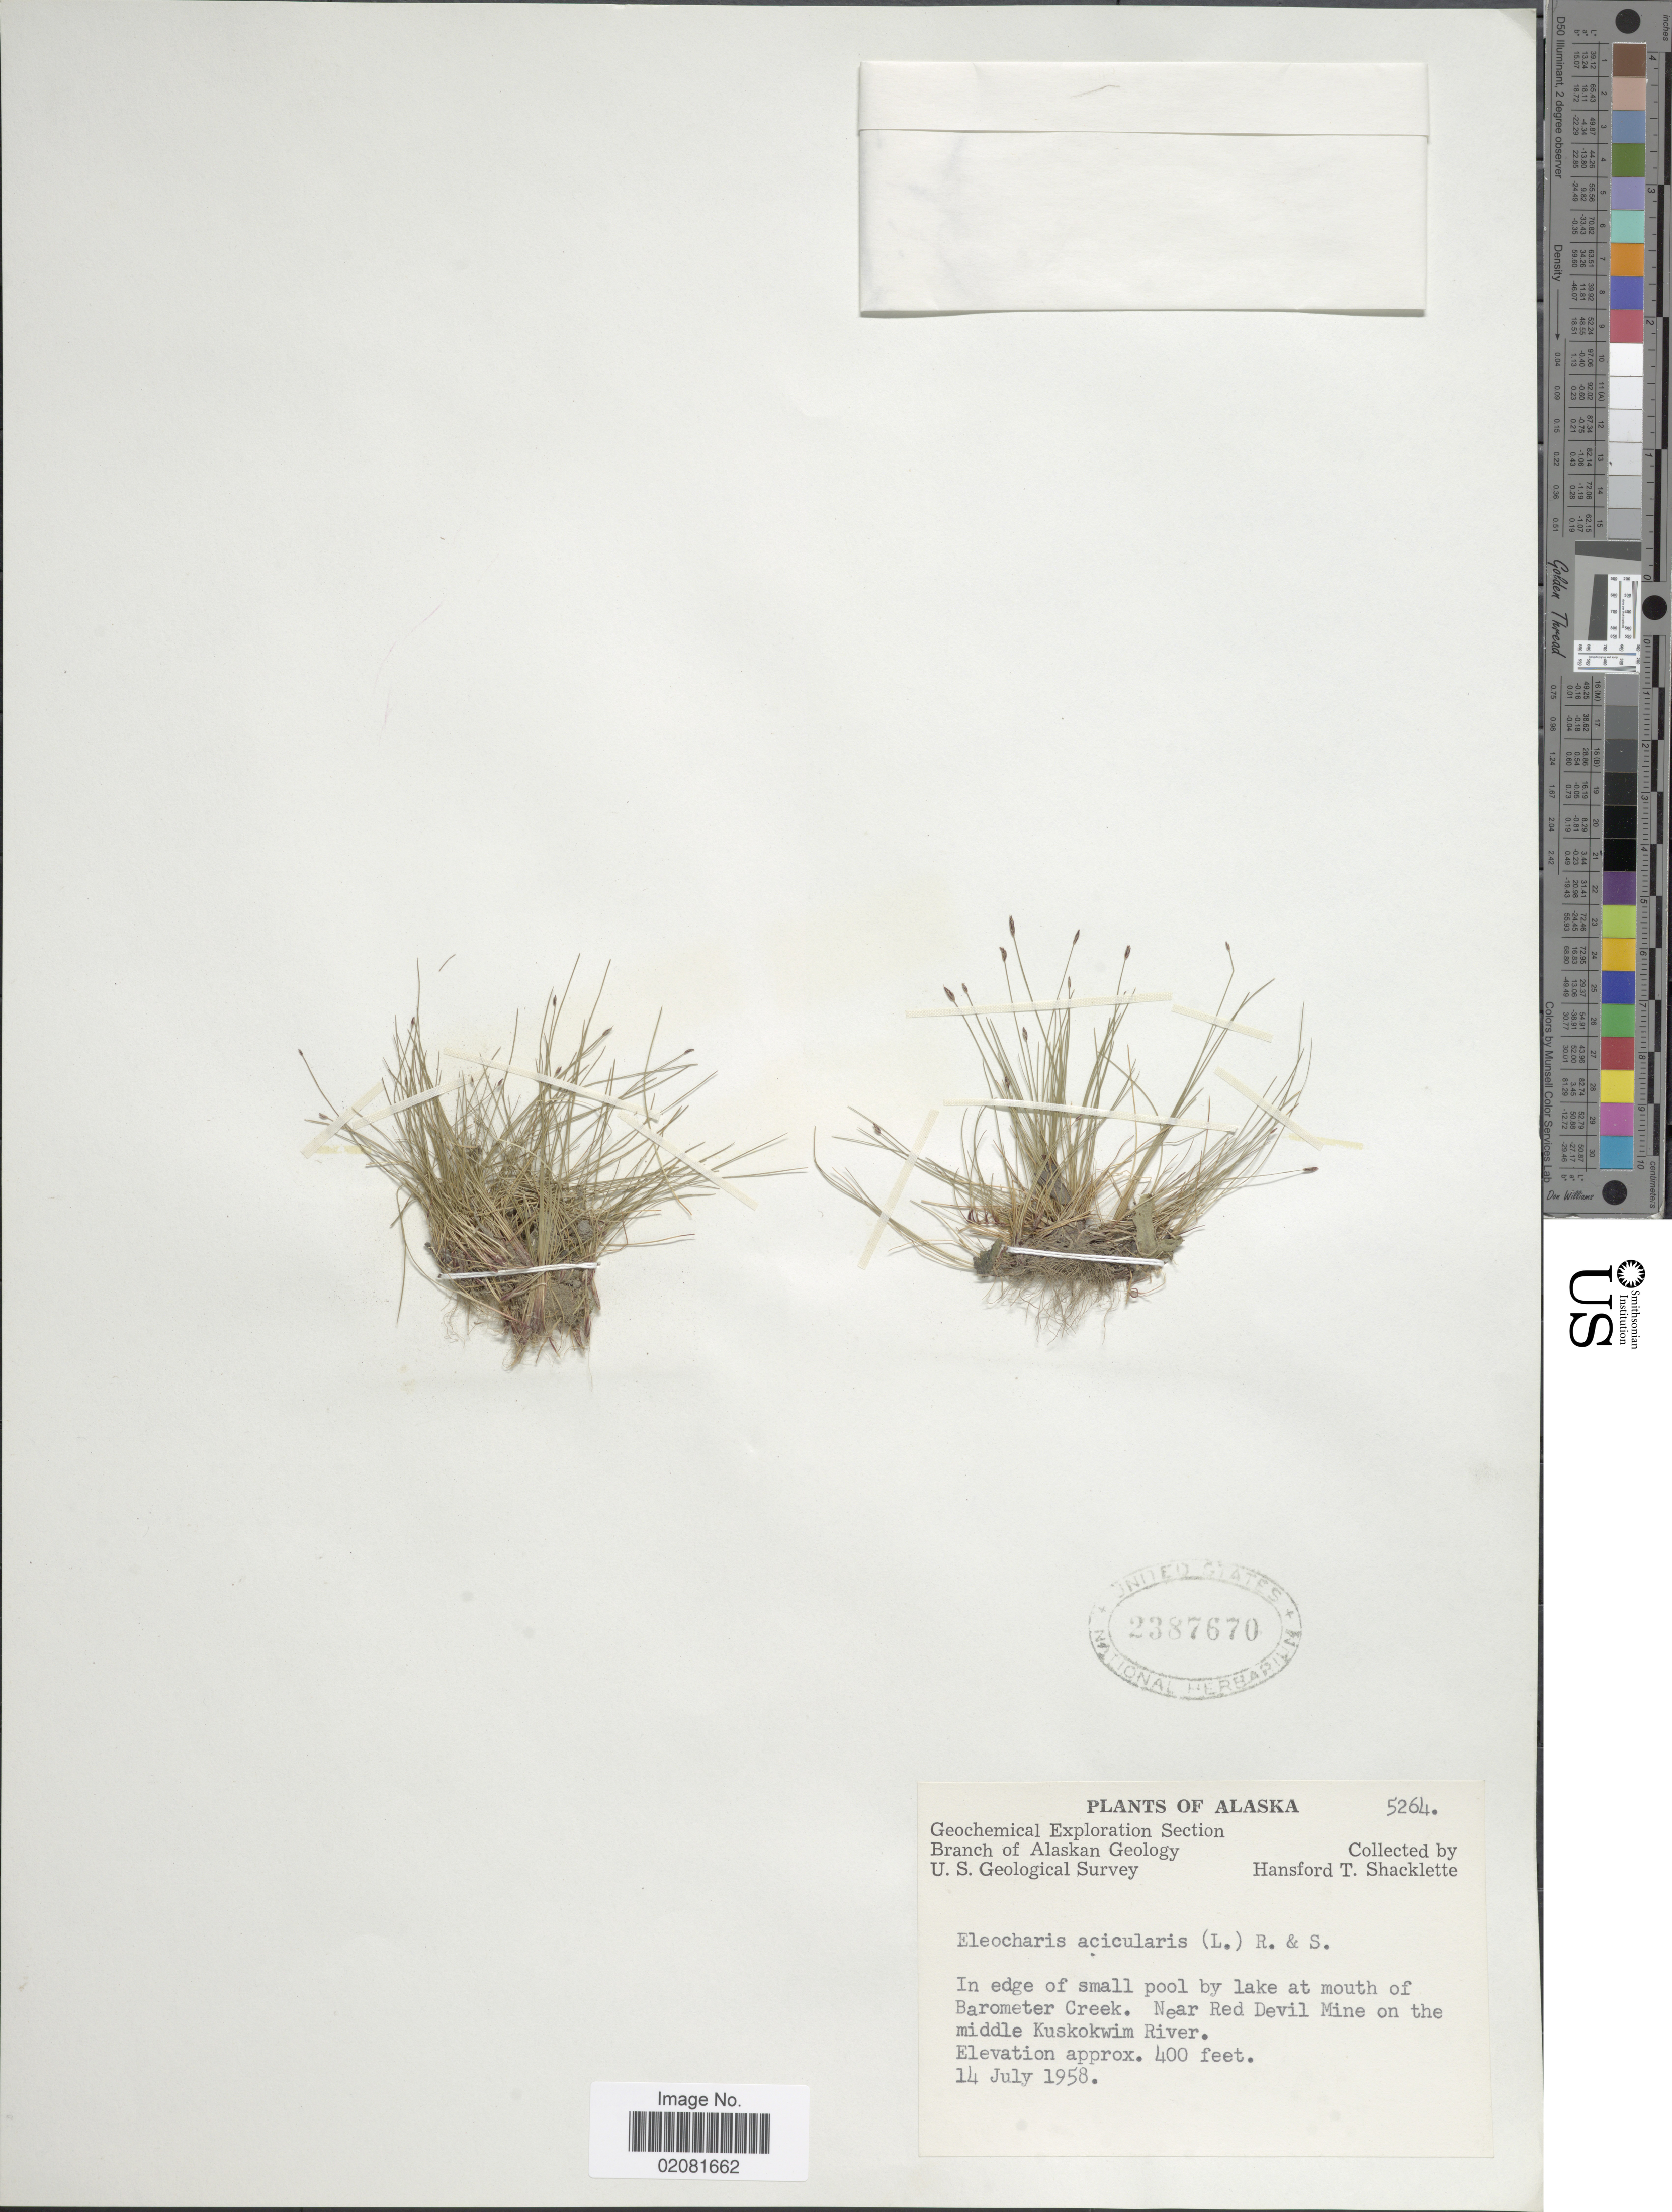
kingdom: Plantae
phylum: Tracheophyta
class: Liliopsida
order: Poales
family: Cyperaceae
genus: Eleocharis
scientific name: Eleocharis acicularis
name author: (L.) Roem. & Schult.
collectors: H. Shacklette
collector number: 5264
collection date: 1958-07-14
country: United States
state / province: Alaska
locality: In edge of small pool by lake at mouth of Barometer Creek. Near Red Devil Mine on the middle Kuskokwim River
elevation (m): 122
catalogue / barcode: US 2387670